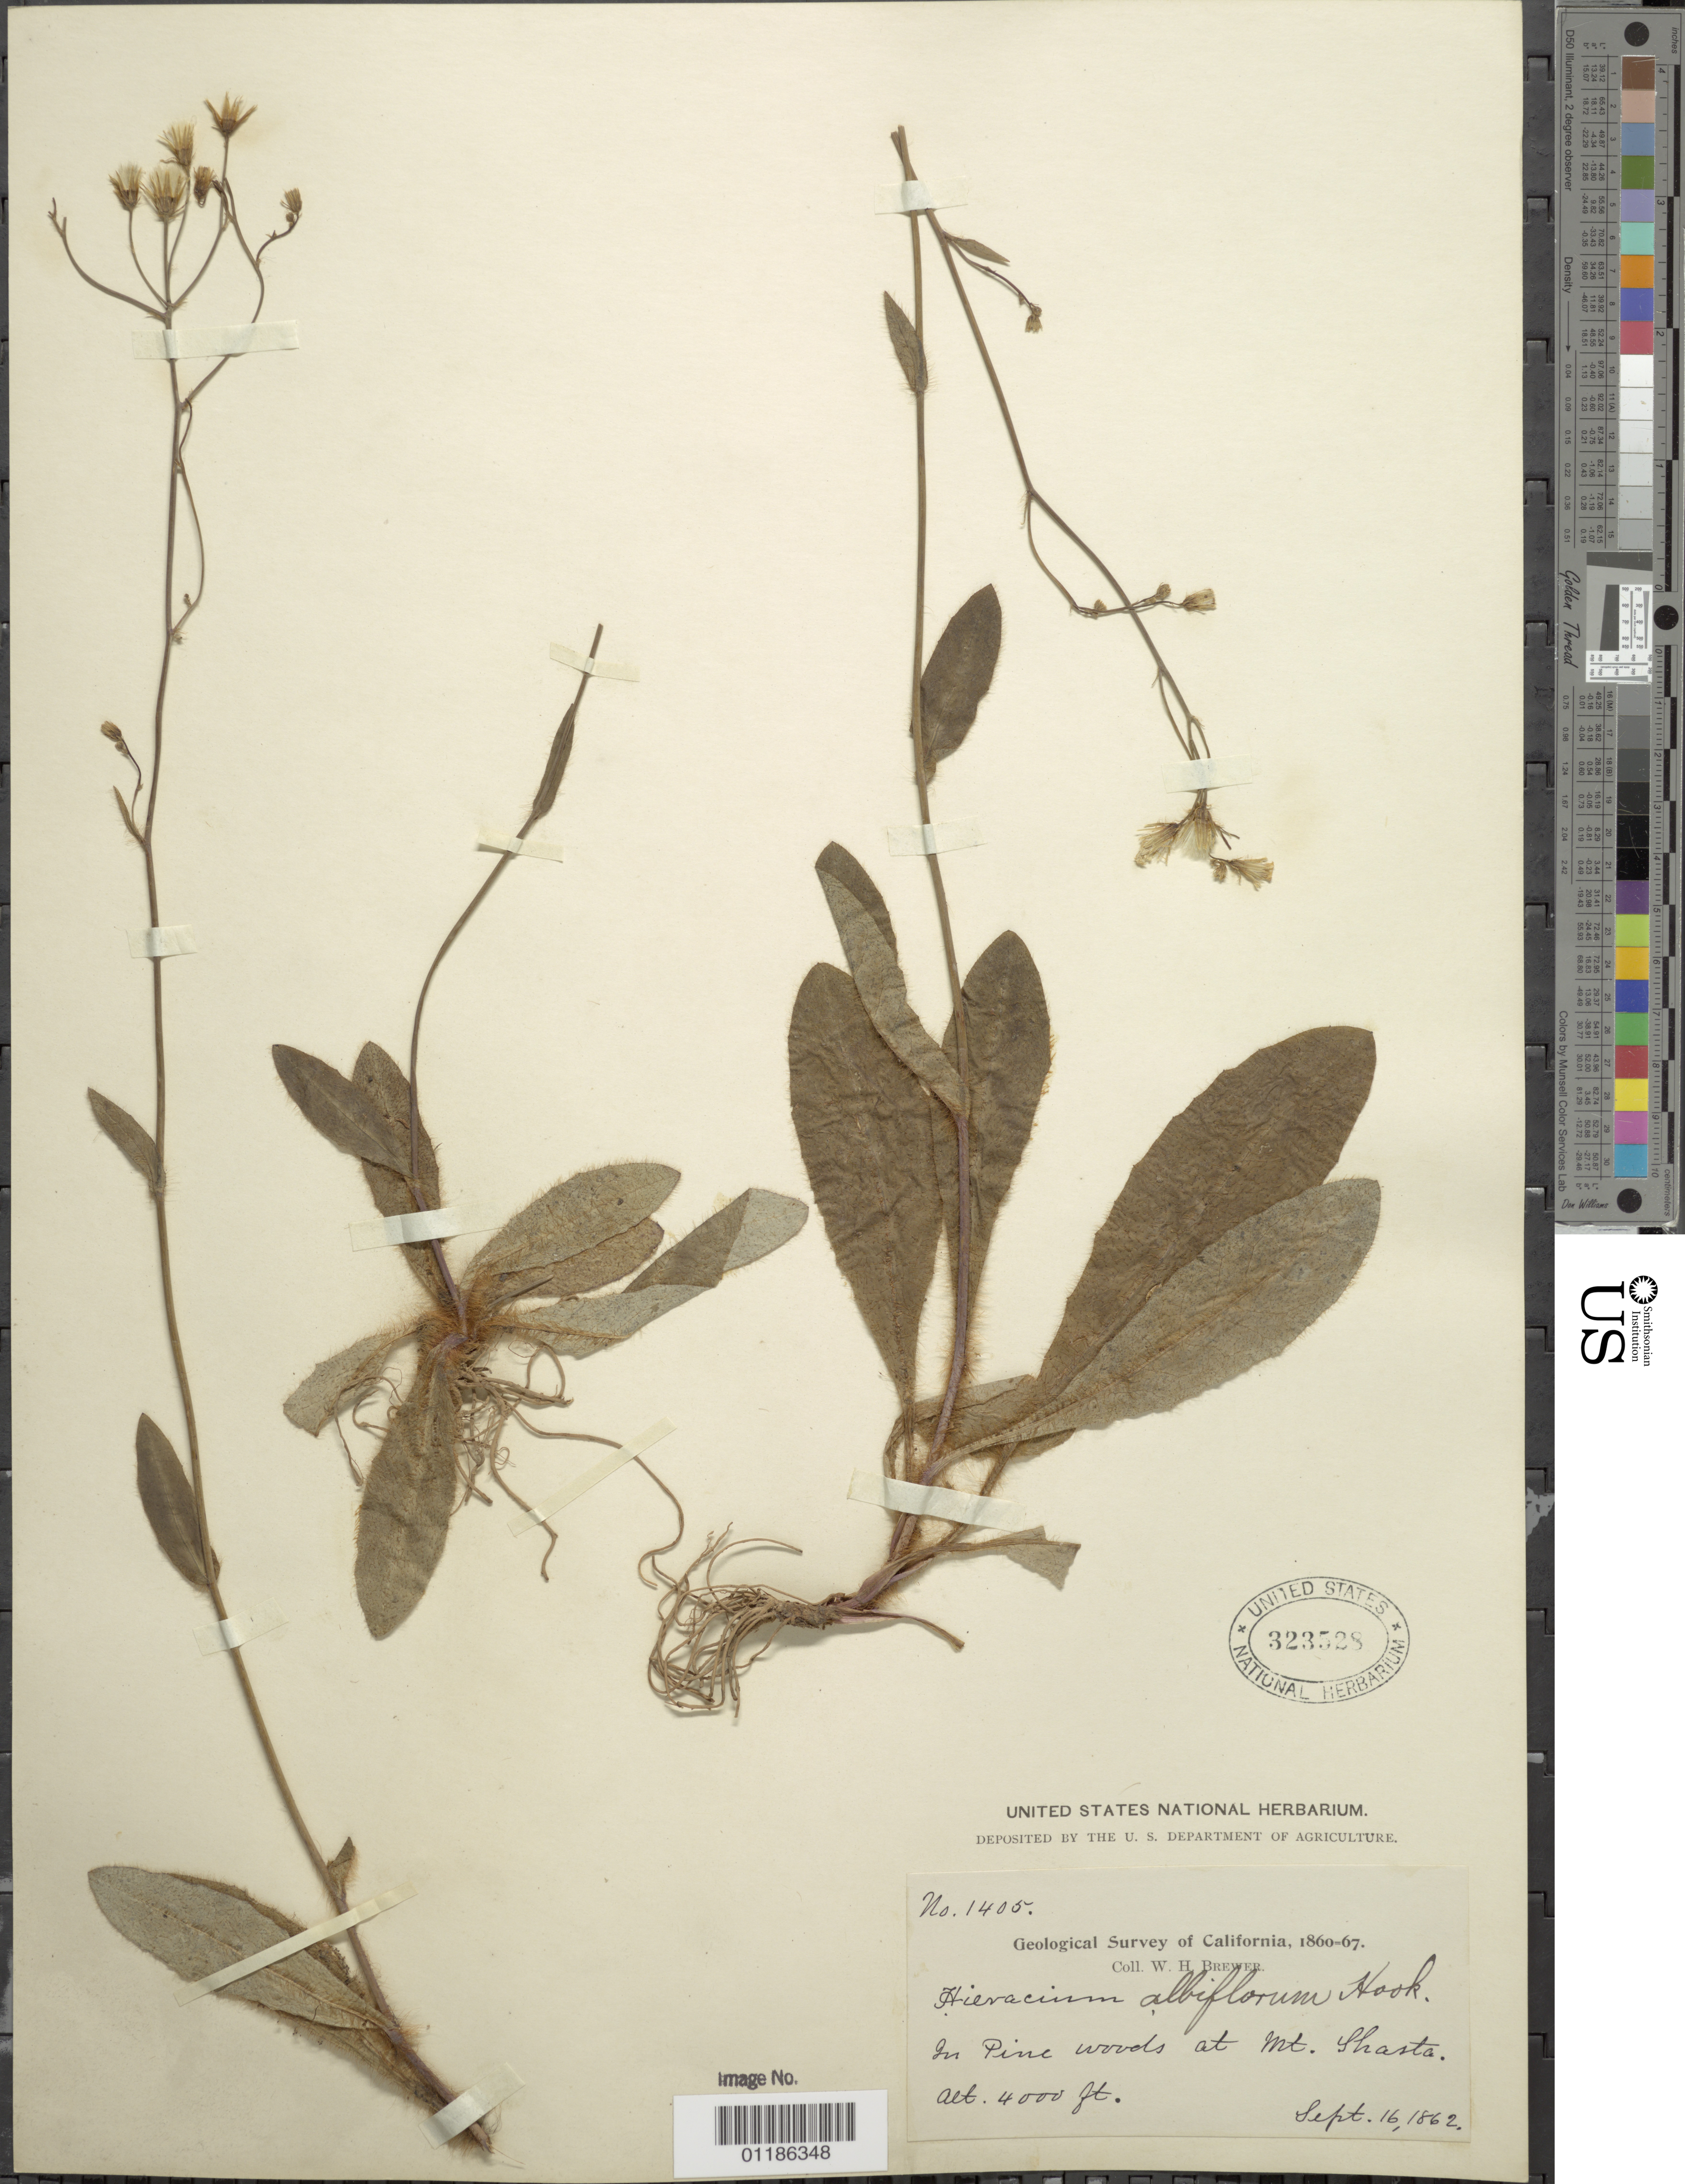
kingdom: Plantae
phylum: Tracheophyta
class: Magnoliopsida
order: Asterales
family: Asteraceae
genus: Hieracium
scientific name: Hieracium albiflorum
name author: Hook.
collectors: W. H. Brewer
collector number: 1405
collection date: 1862-09-16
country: United States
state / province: California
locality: in Pine woods at Mt. Shasta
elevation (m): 1219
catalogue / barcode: US 323528